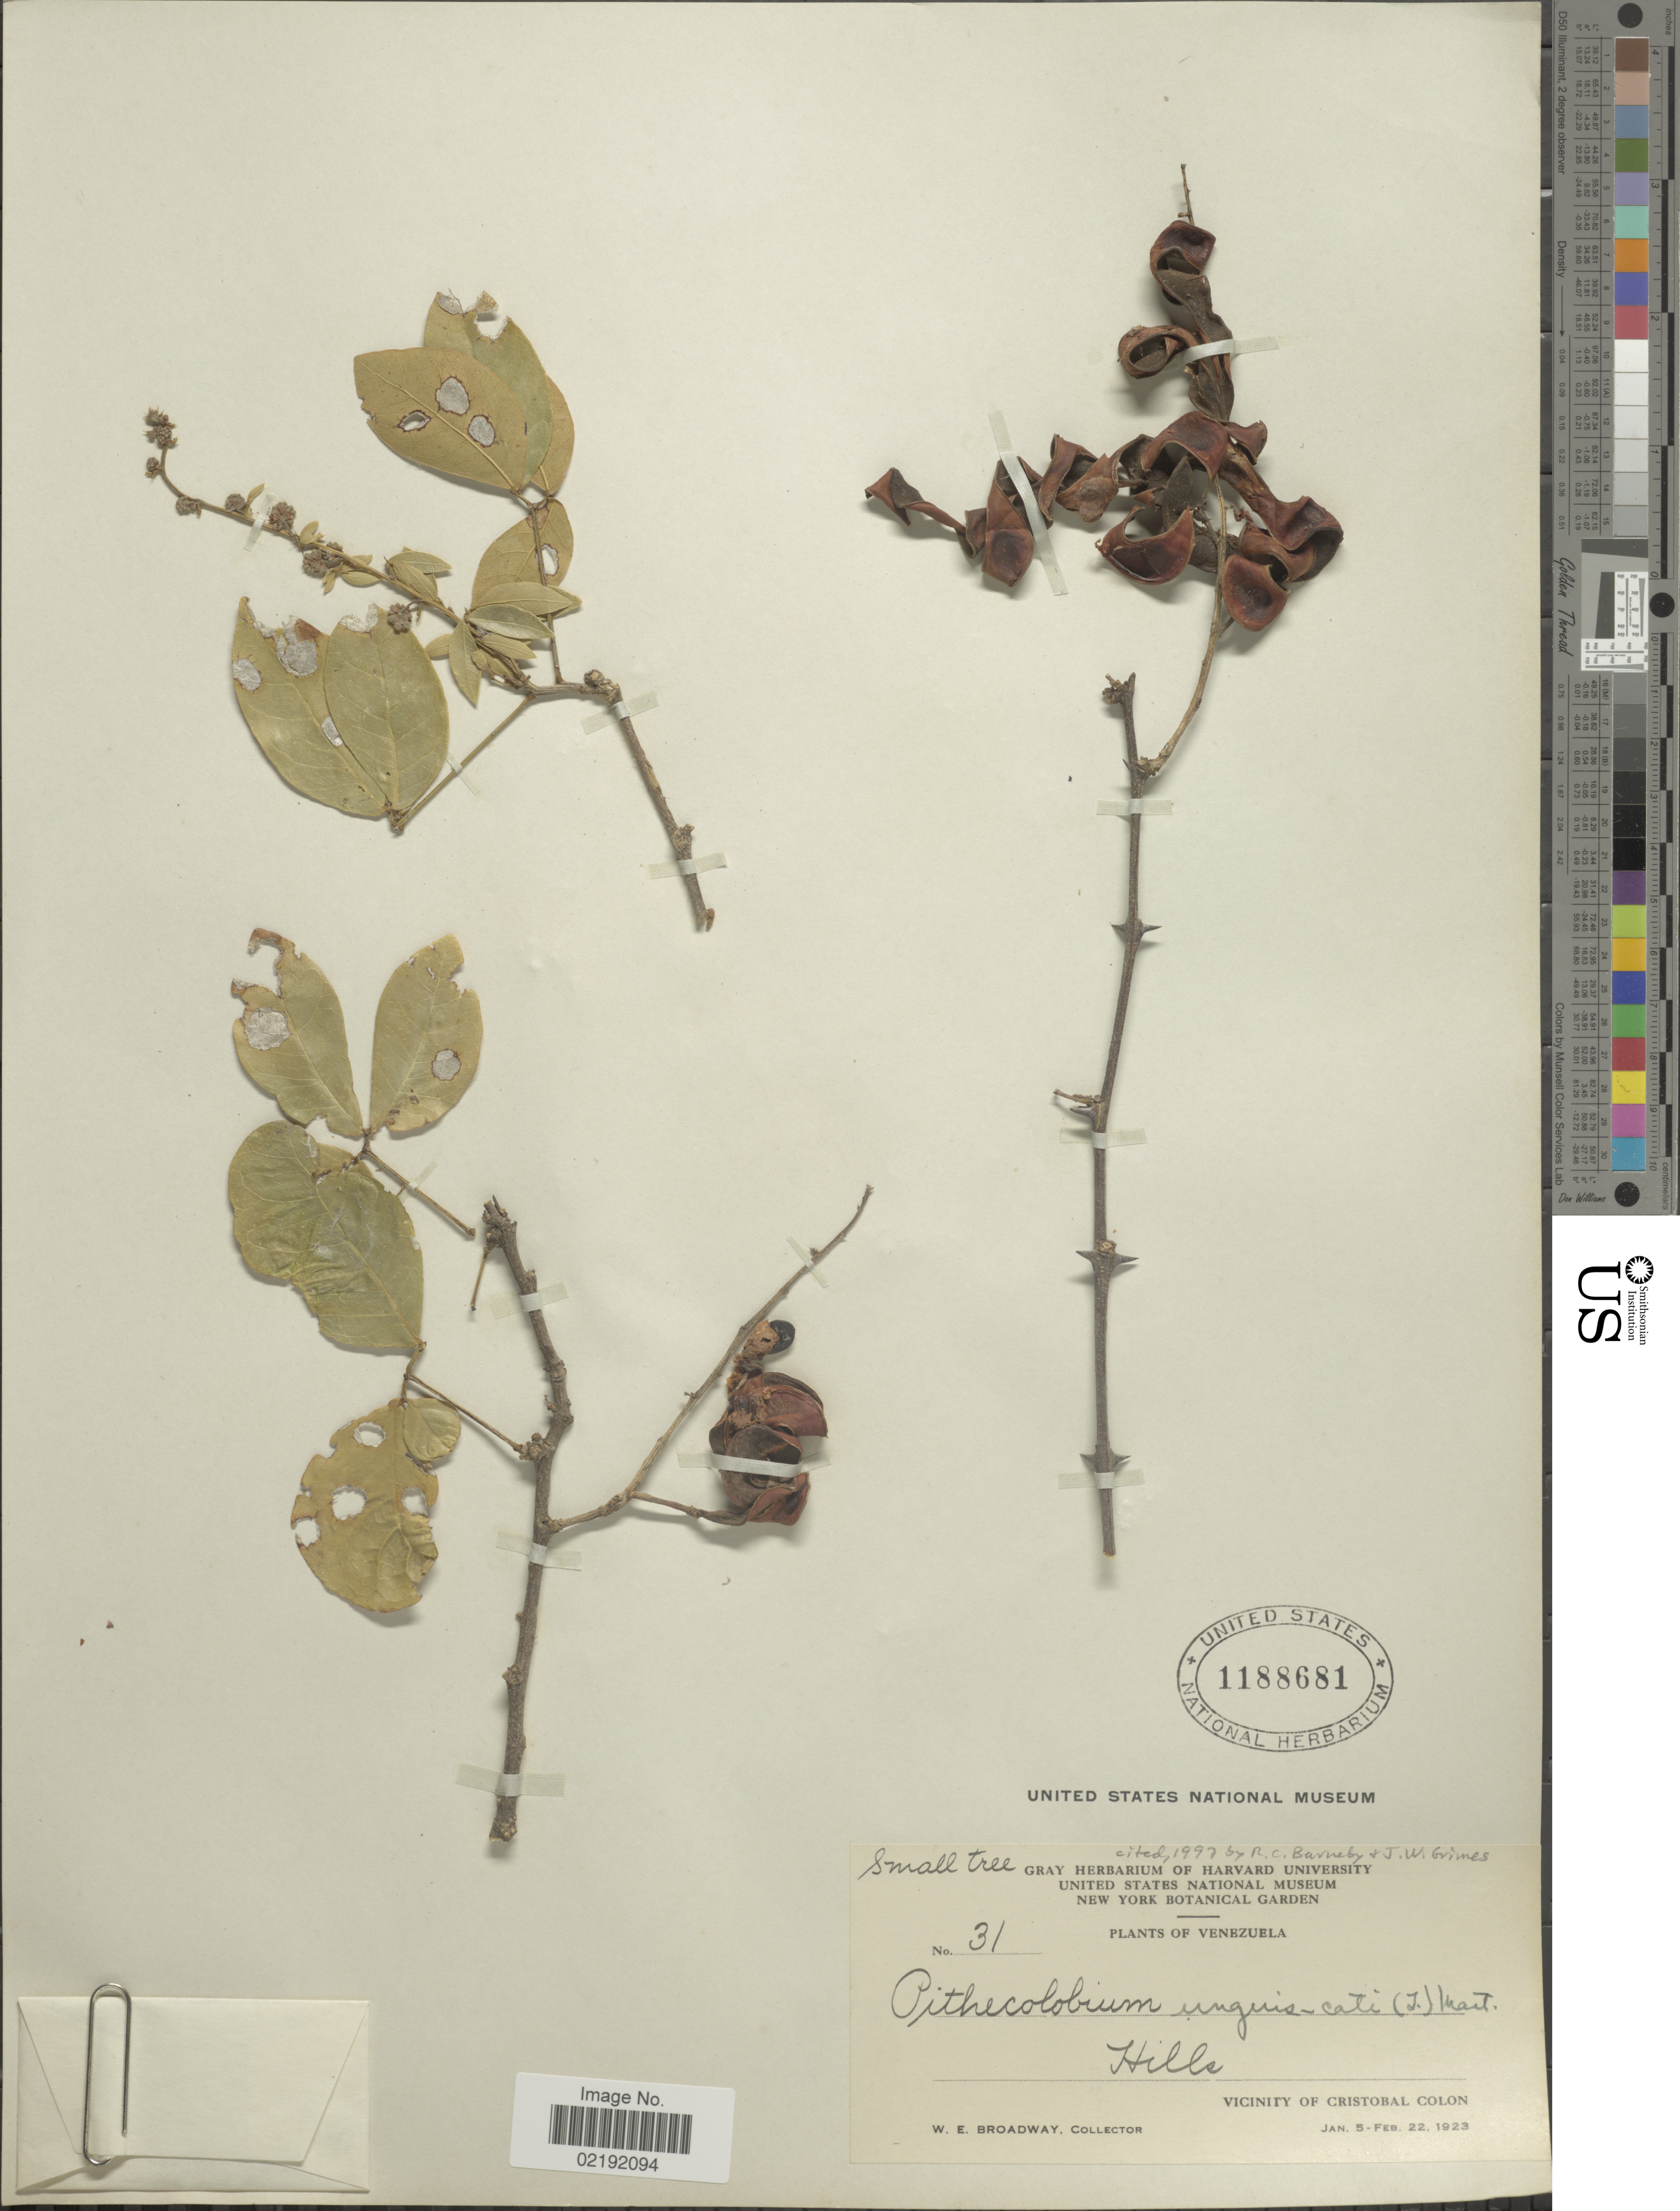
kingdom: Plantae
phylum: Tracheophyta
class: Magnoliopsida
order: Fabales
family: Fabaceae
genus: Pithecellobium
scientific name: Pithecellobium unguis-cati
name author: (L.) Benth.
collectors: W. E. Broadway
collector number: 31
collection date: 1923-01-05/1923-02-22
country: Venezuela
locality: Hills, Vicinity of Cristobal Colon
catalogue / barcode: US 1188681